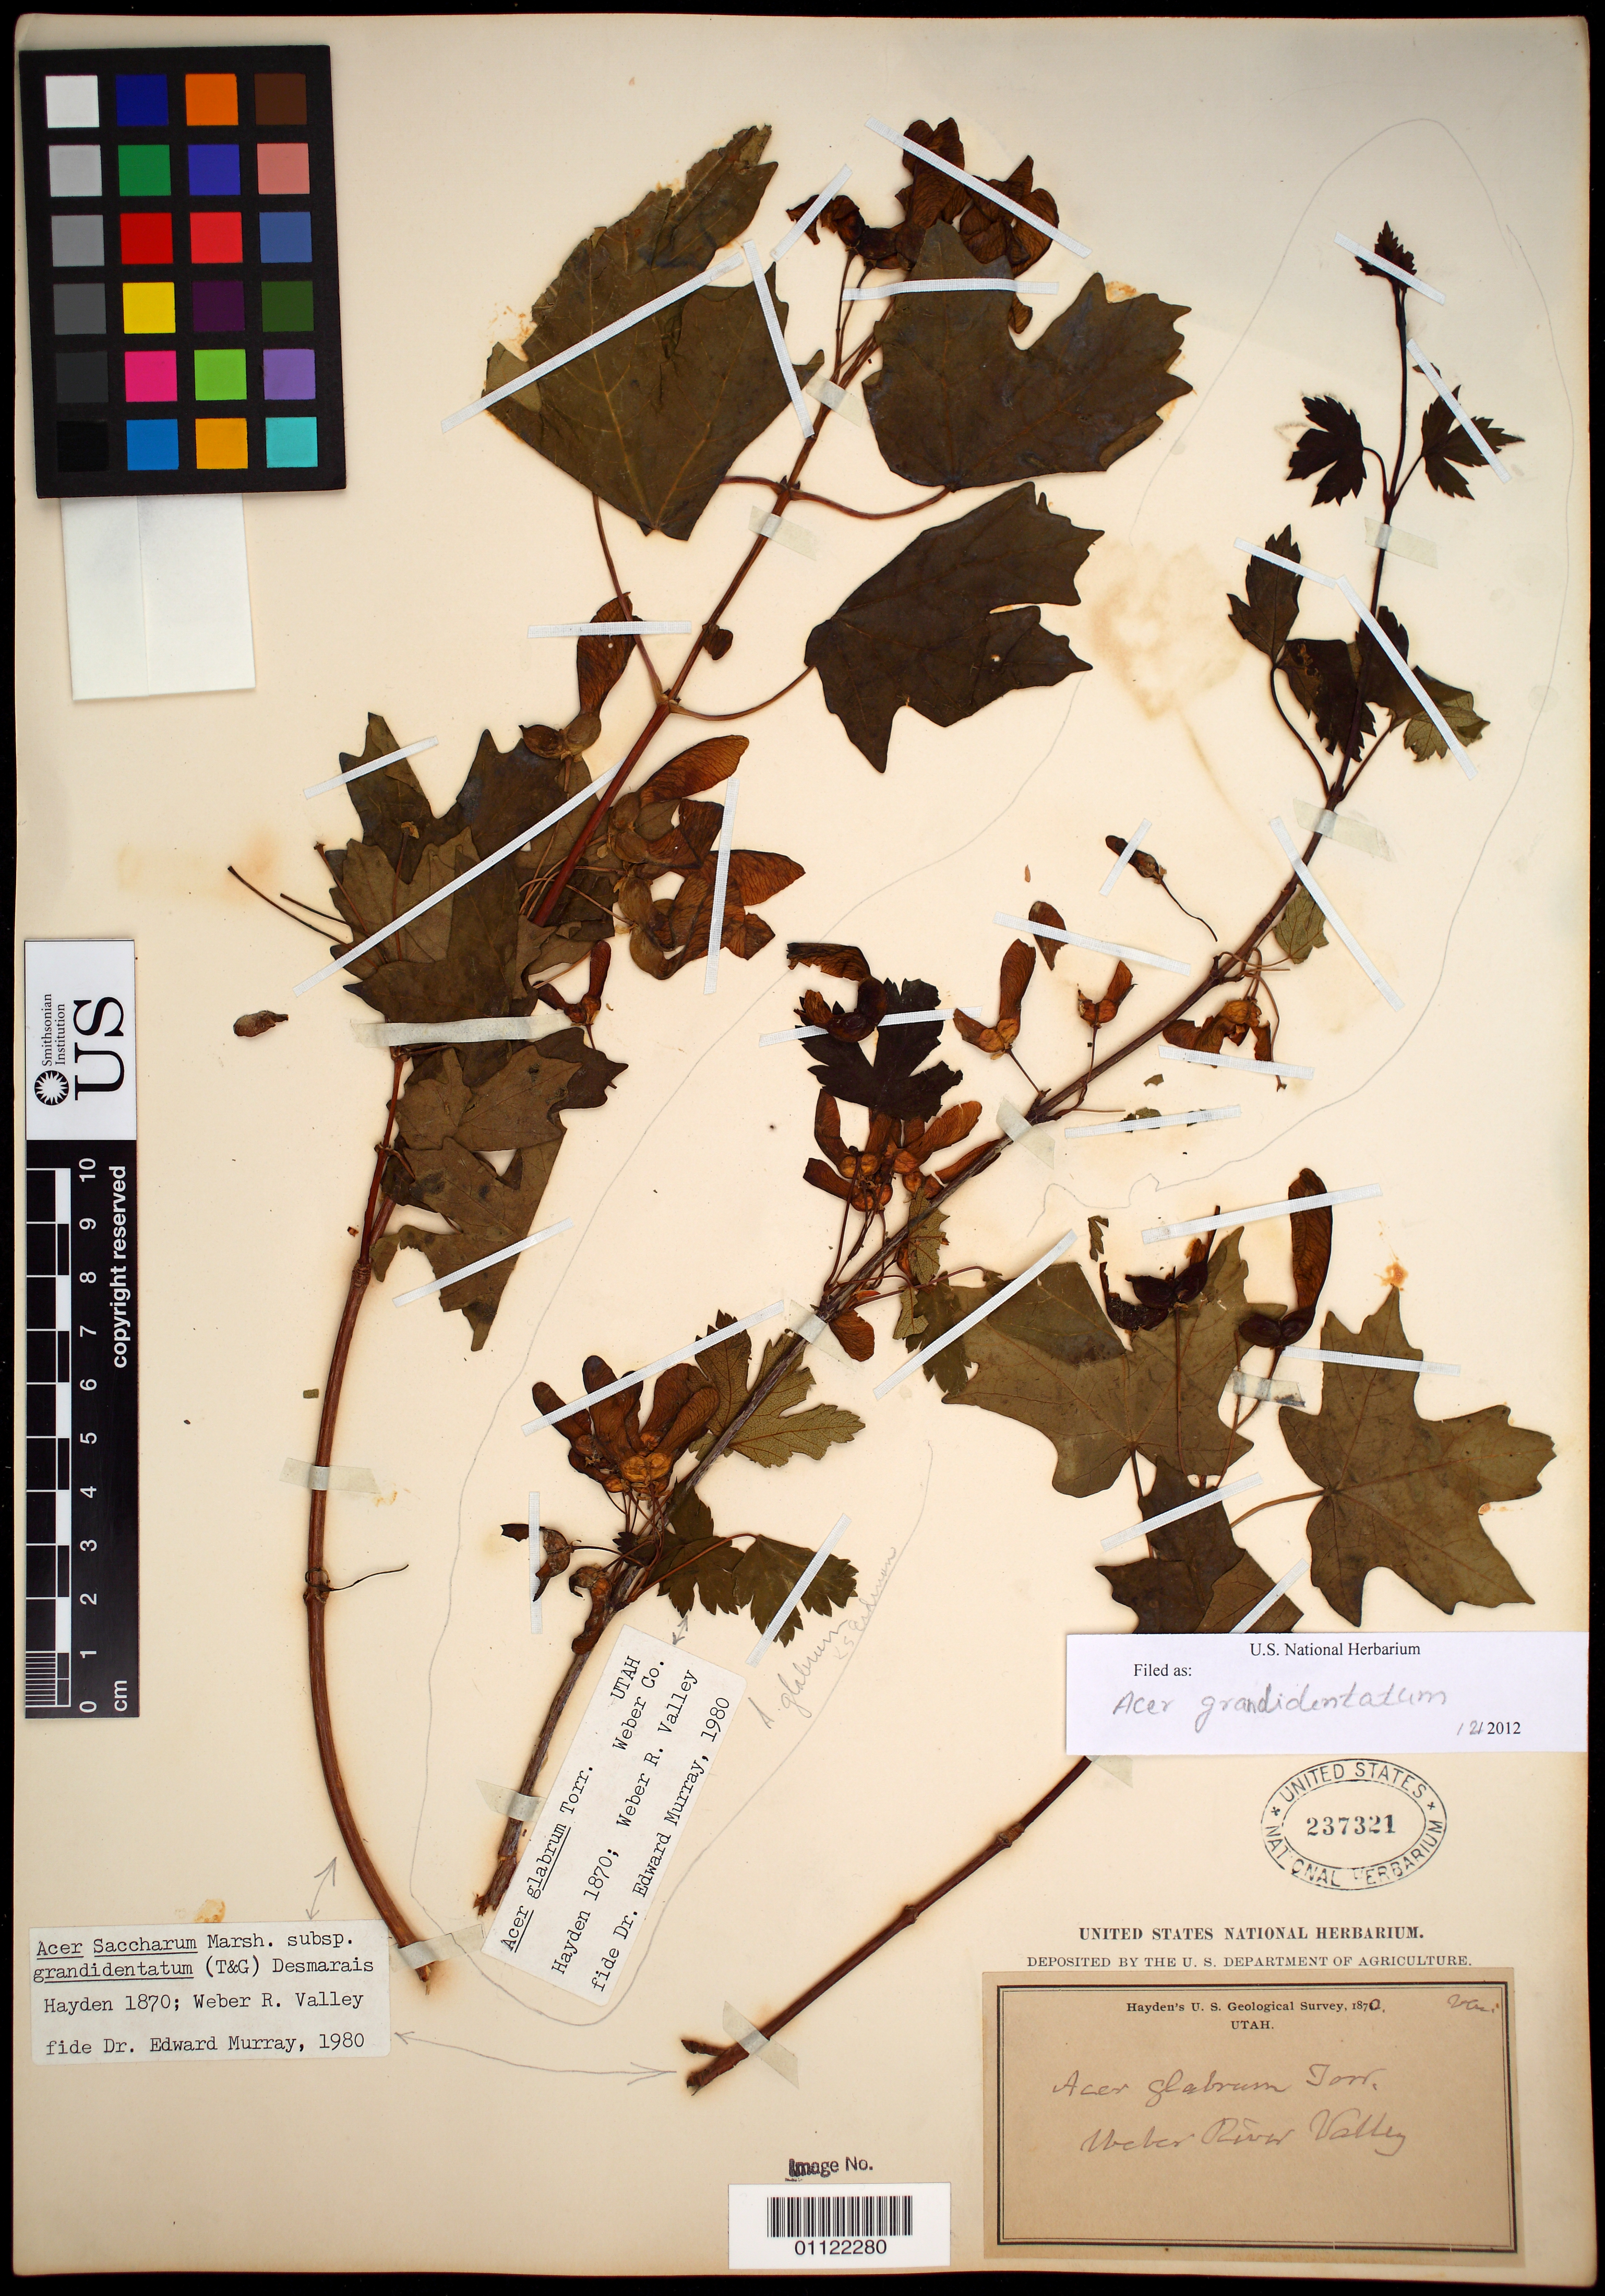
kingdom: Plantae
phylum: Tracheophyta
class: Magnoliopsida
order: Sapindales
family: Sapindaceae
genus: Acer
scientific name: Acer grandidentatum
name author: Nutt.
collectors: -- Hayden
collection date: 1870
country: United States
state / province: Utah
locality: Weber River Valley.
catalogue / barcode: US 237321